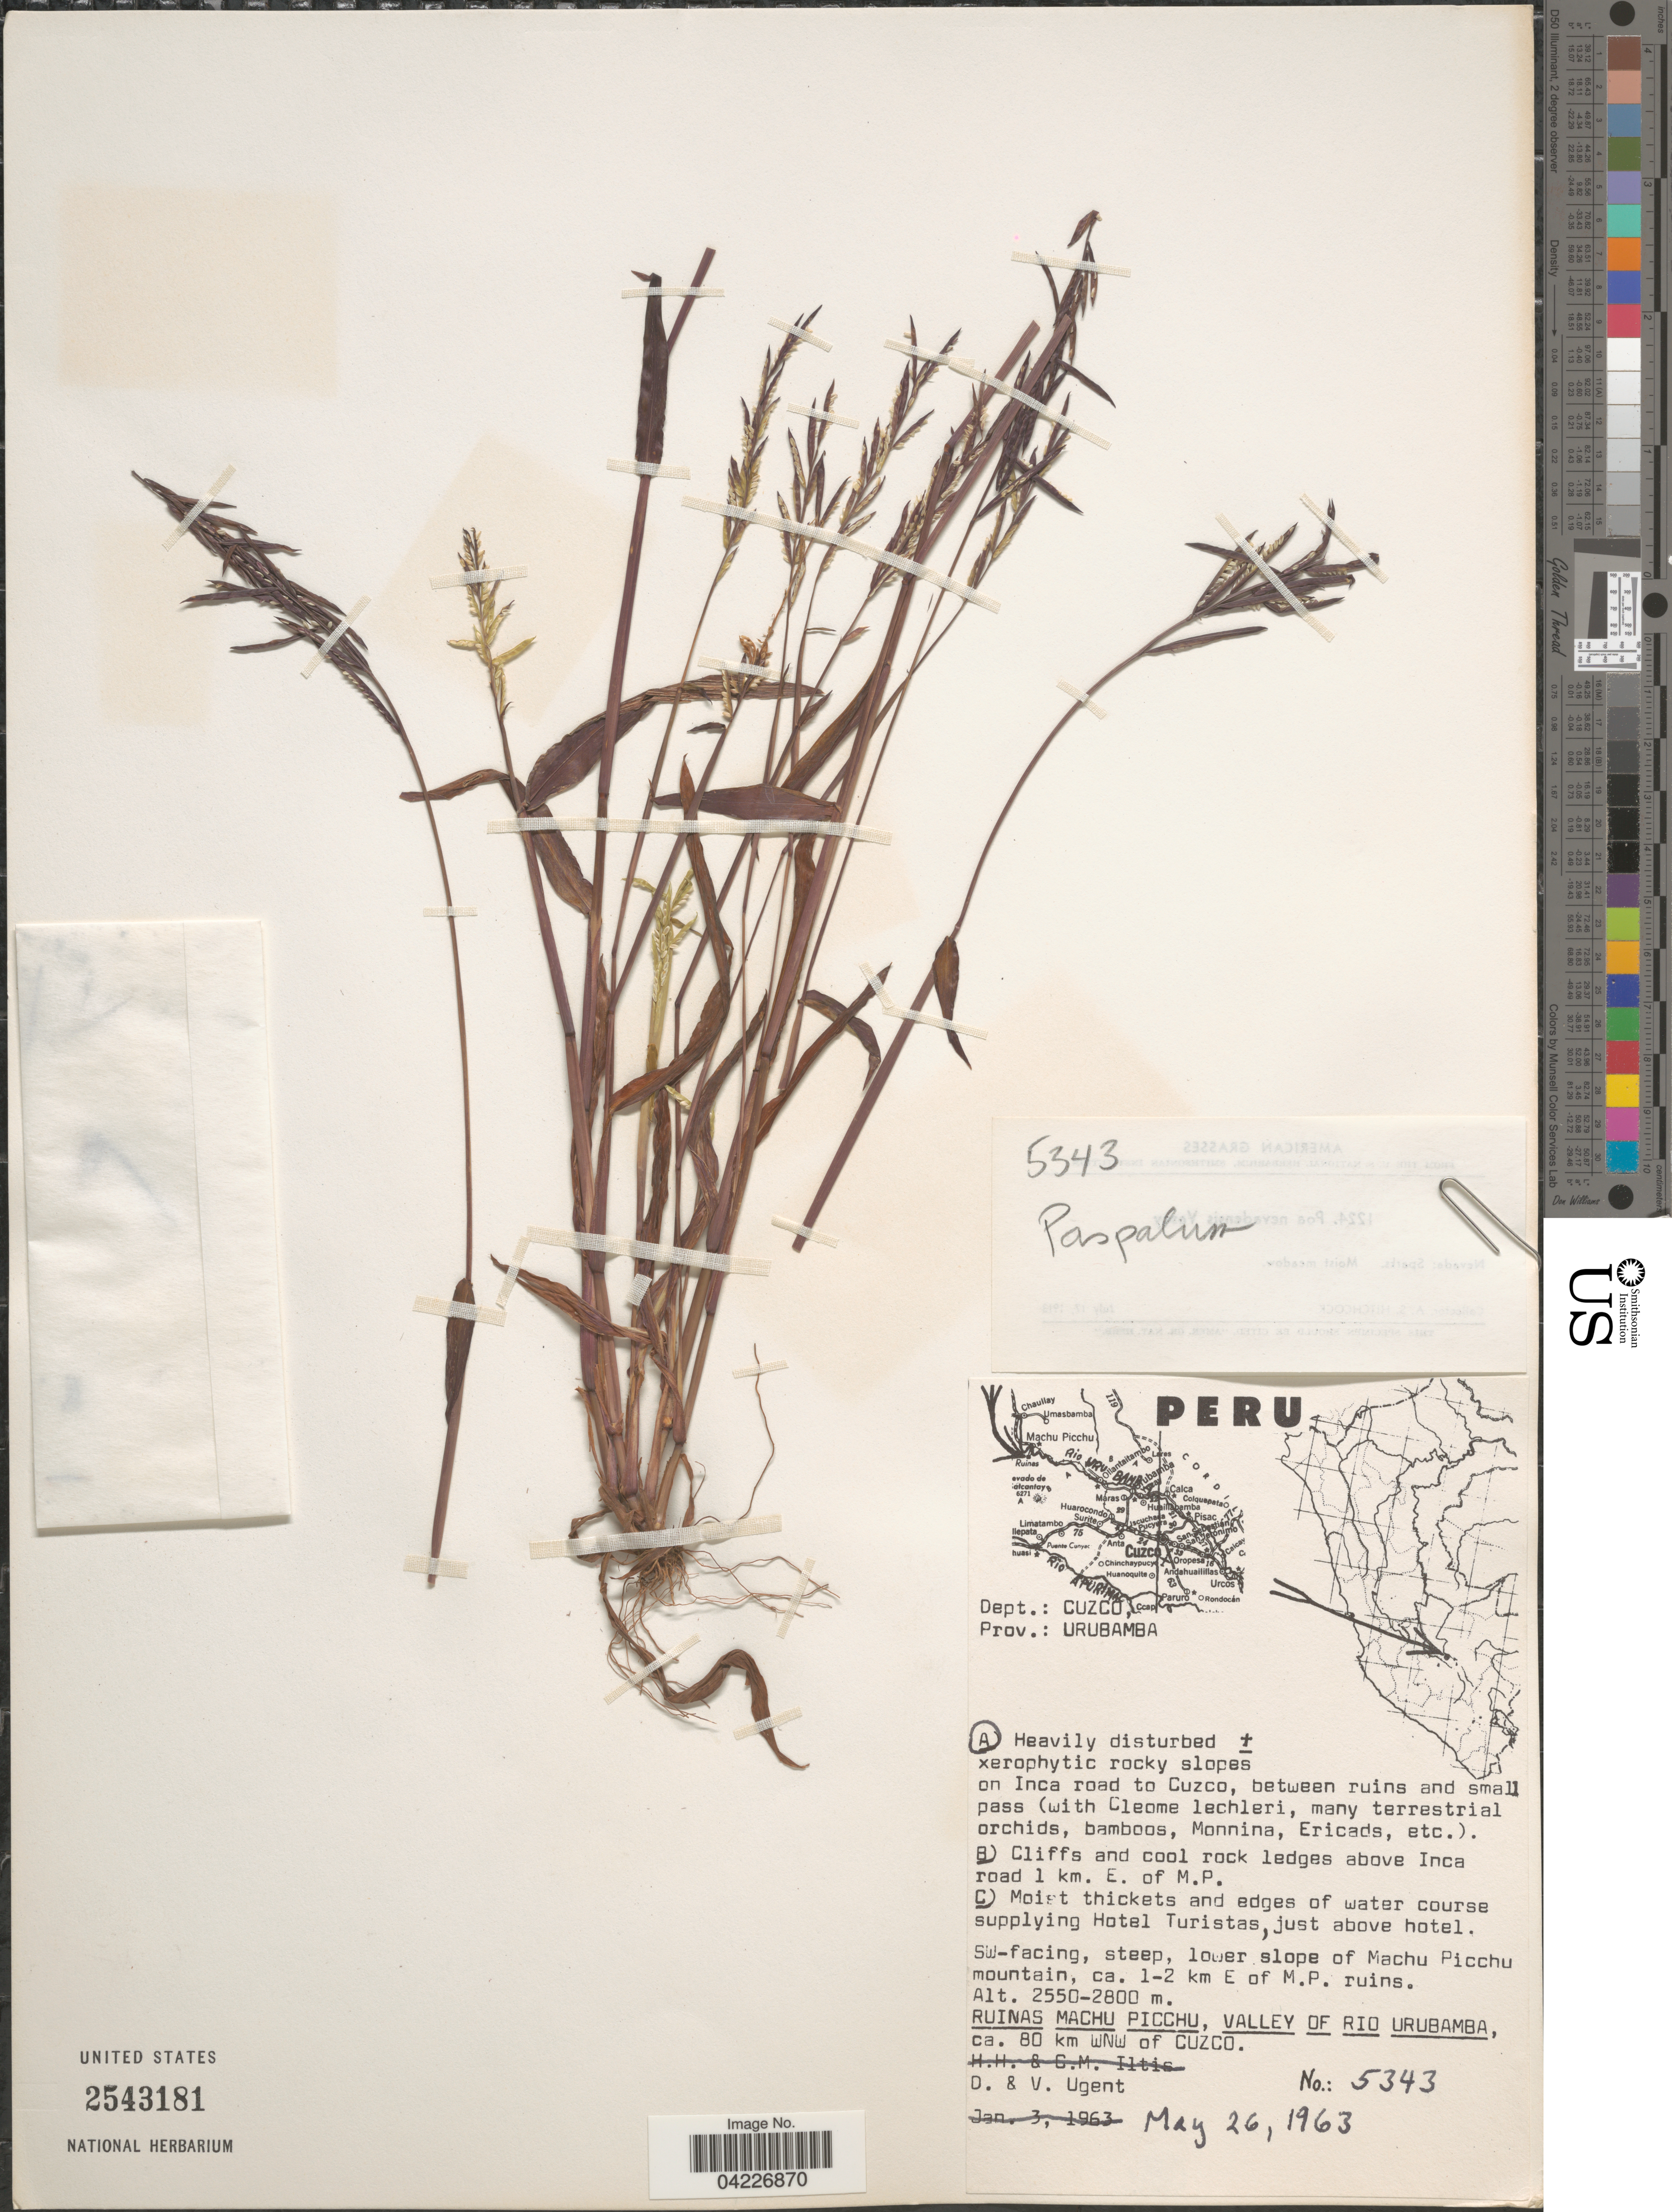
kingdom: Plantae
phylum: Tracheophyta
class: Liliopsida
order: Poales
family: Poaceae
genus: Paspalum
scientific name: Paspalum sp.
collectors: D. Ugent & V. Ugent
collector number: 5343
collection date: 1963-05-26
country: Peru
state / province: Cusco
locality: Dept.: Cuzco. Prov.: Urubamba. On Inca road to Cuzco, between ruins and small pass. SW-facing, steep, lower slope of Machu Picchu mountain, ca. 1-2 km E of M.P. ruins. Ruinas Machu Picchu, Valley of Rio Urubamba, ca. 80 km WNW of Cuzco.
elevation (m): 2550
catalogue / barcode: US 2543181